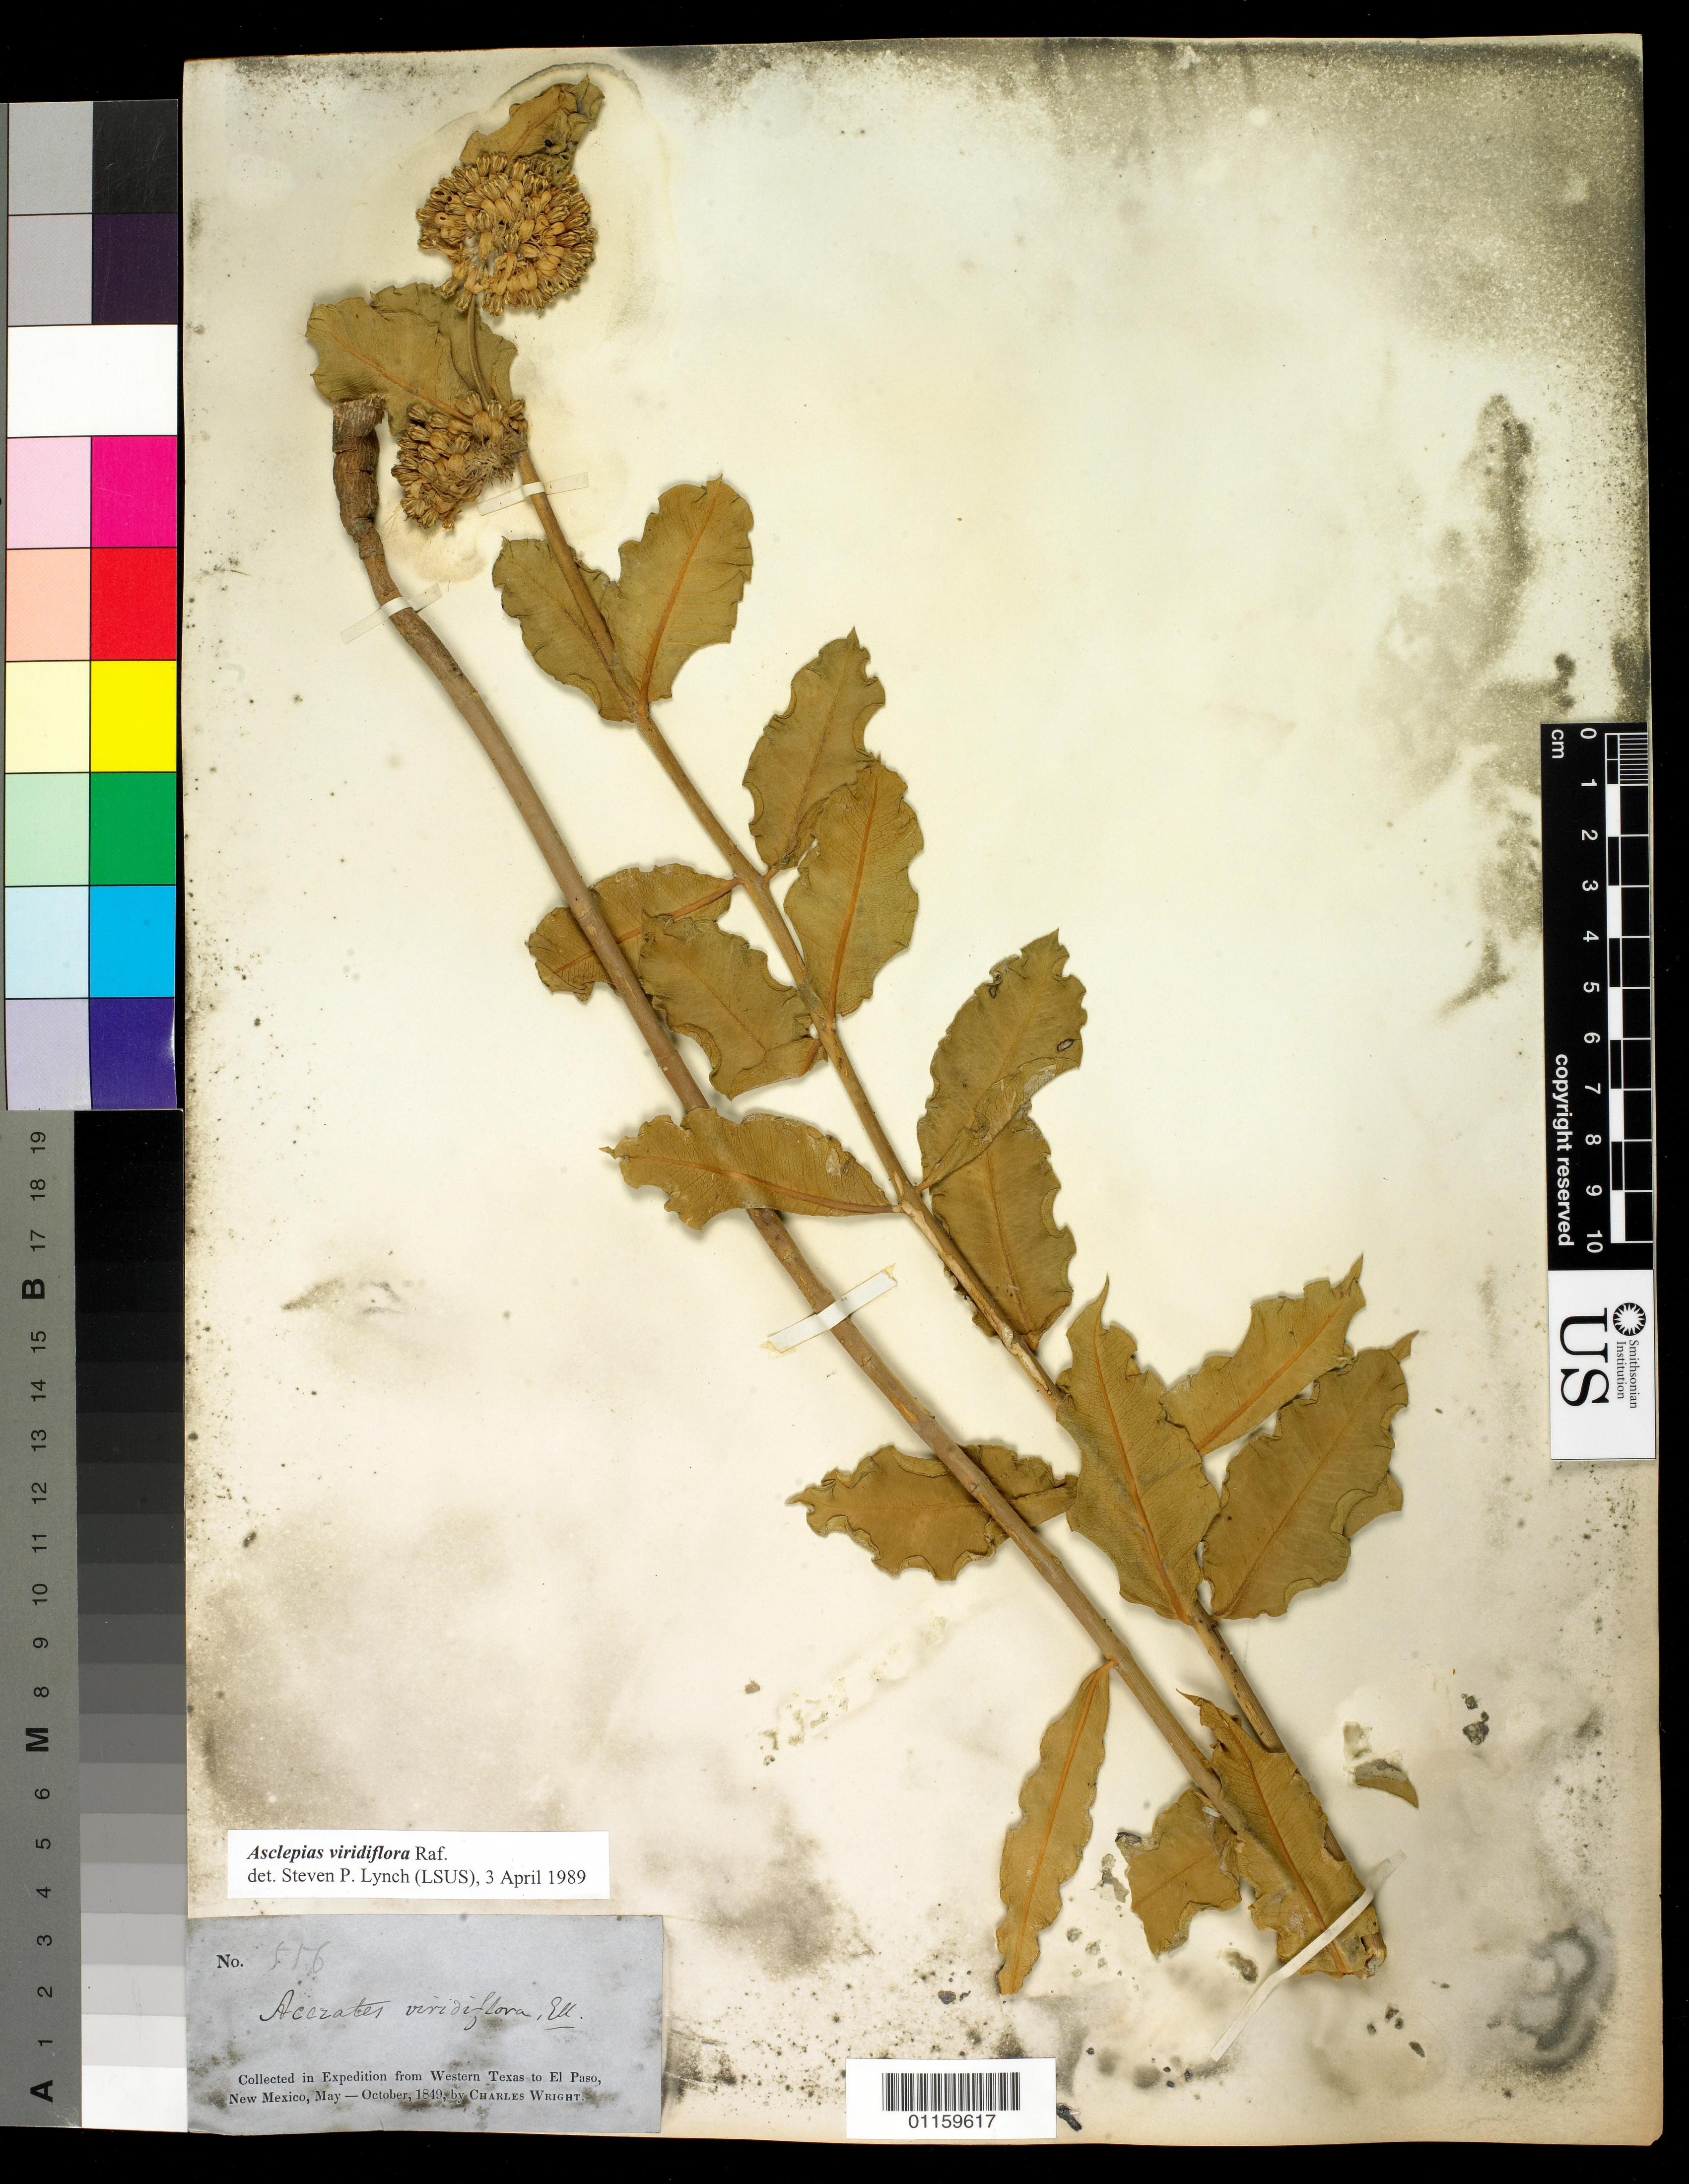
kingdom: Plantae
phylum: Tracheophyta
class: Magnoliopsida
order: Gentianales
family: Apocynaceae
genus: Asclepias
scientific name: Asclepias viridiflora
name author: Raf.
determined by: Lynch, S.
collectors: C. Wright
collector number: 556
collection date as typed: May 1849 to -- Oct 1849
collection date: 1849-05/1849-10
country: United States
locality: From Western Texas to El Paso, New Mexico